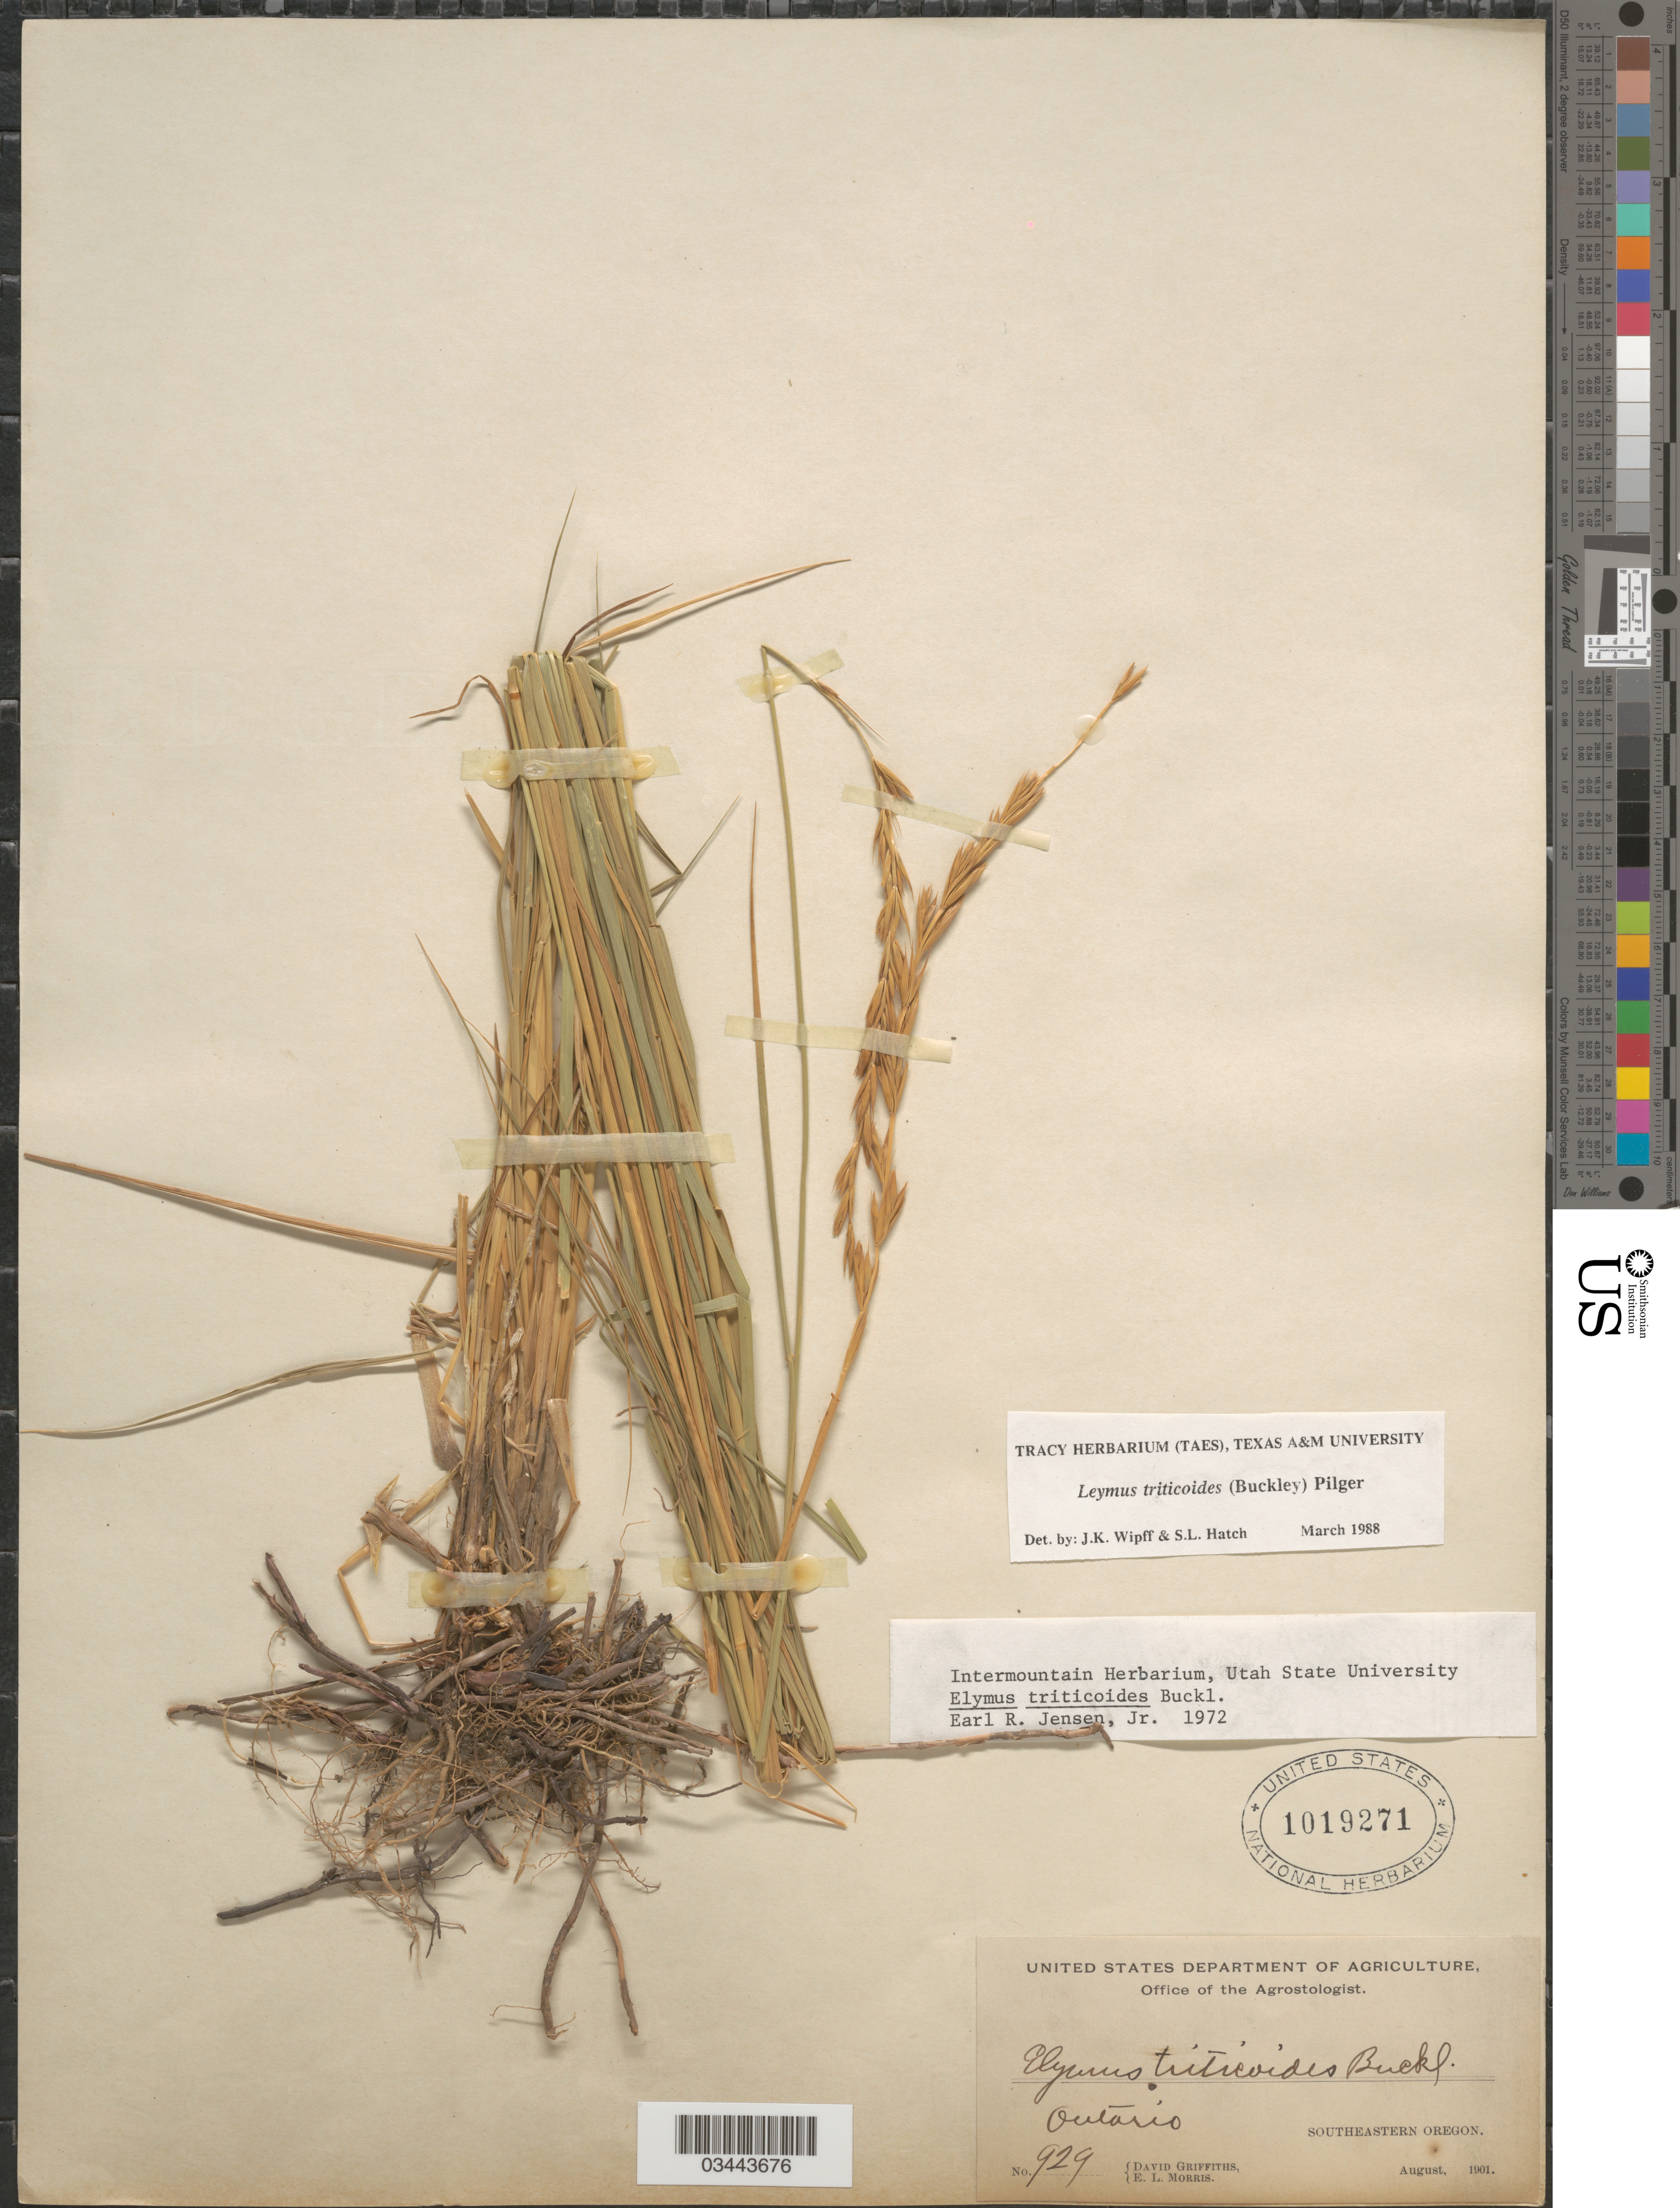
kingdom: Plantae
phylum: Tracheophyta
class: Liliopsida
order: Poales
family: Poaceae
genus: Leymus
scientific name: Leymus triticoides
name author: (Buckley) Pilg.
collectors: D. Griffiths & E. Morris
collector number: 929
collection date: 1901-08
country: United States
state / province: Oregon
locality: Ontario. Southeastern Oregon.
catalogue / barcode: US 1019271